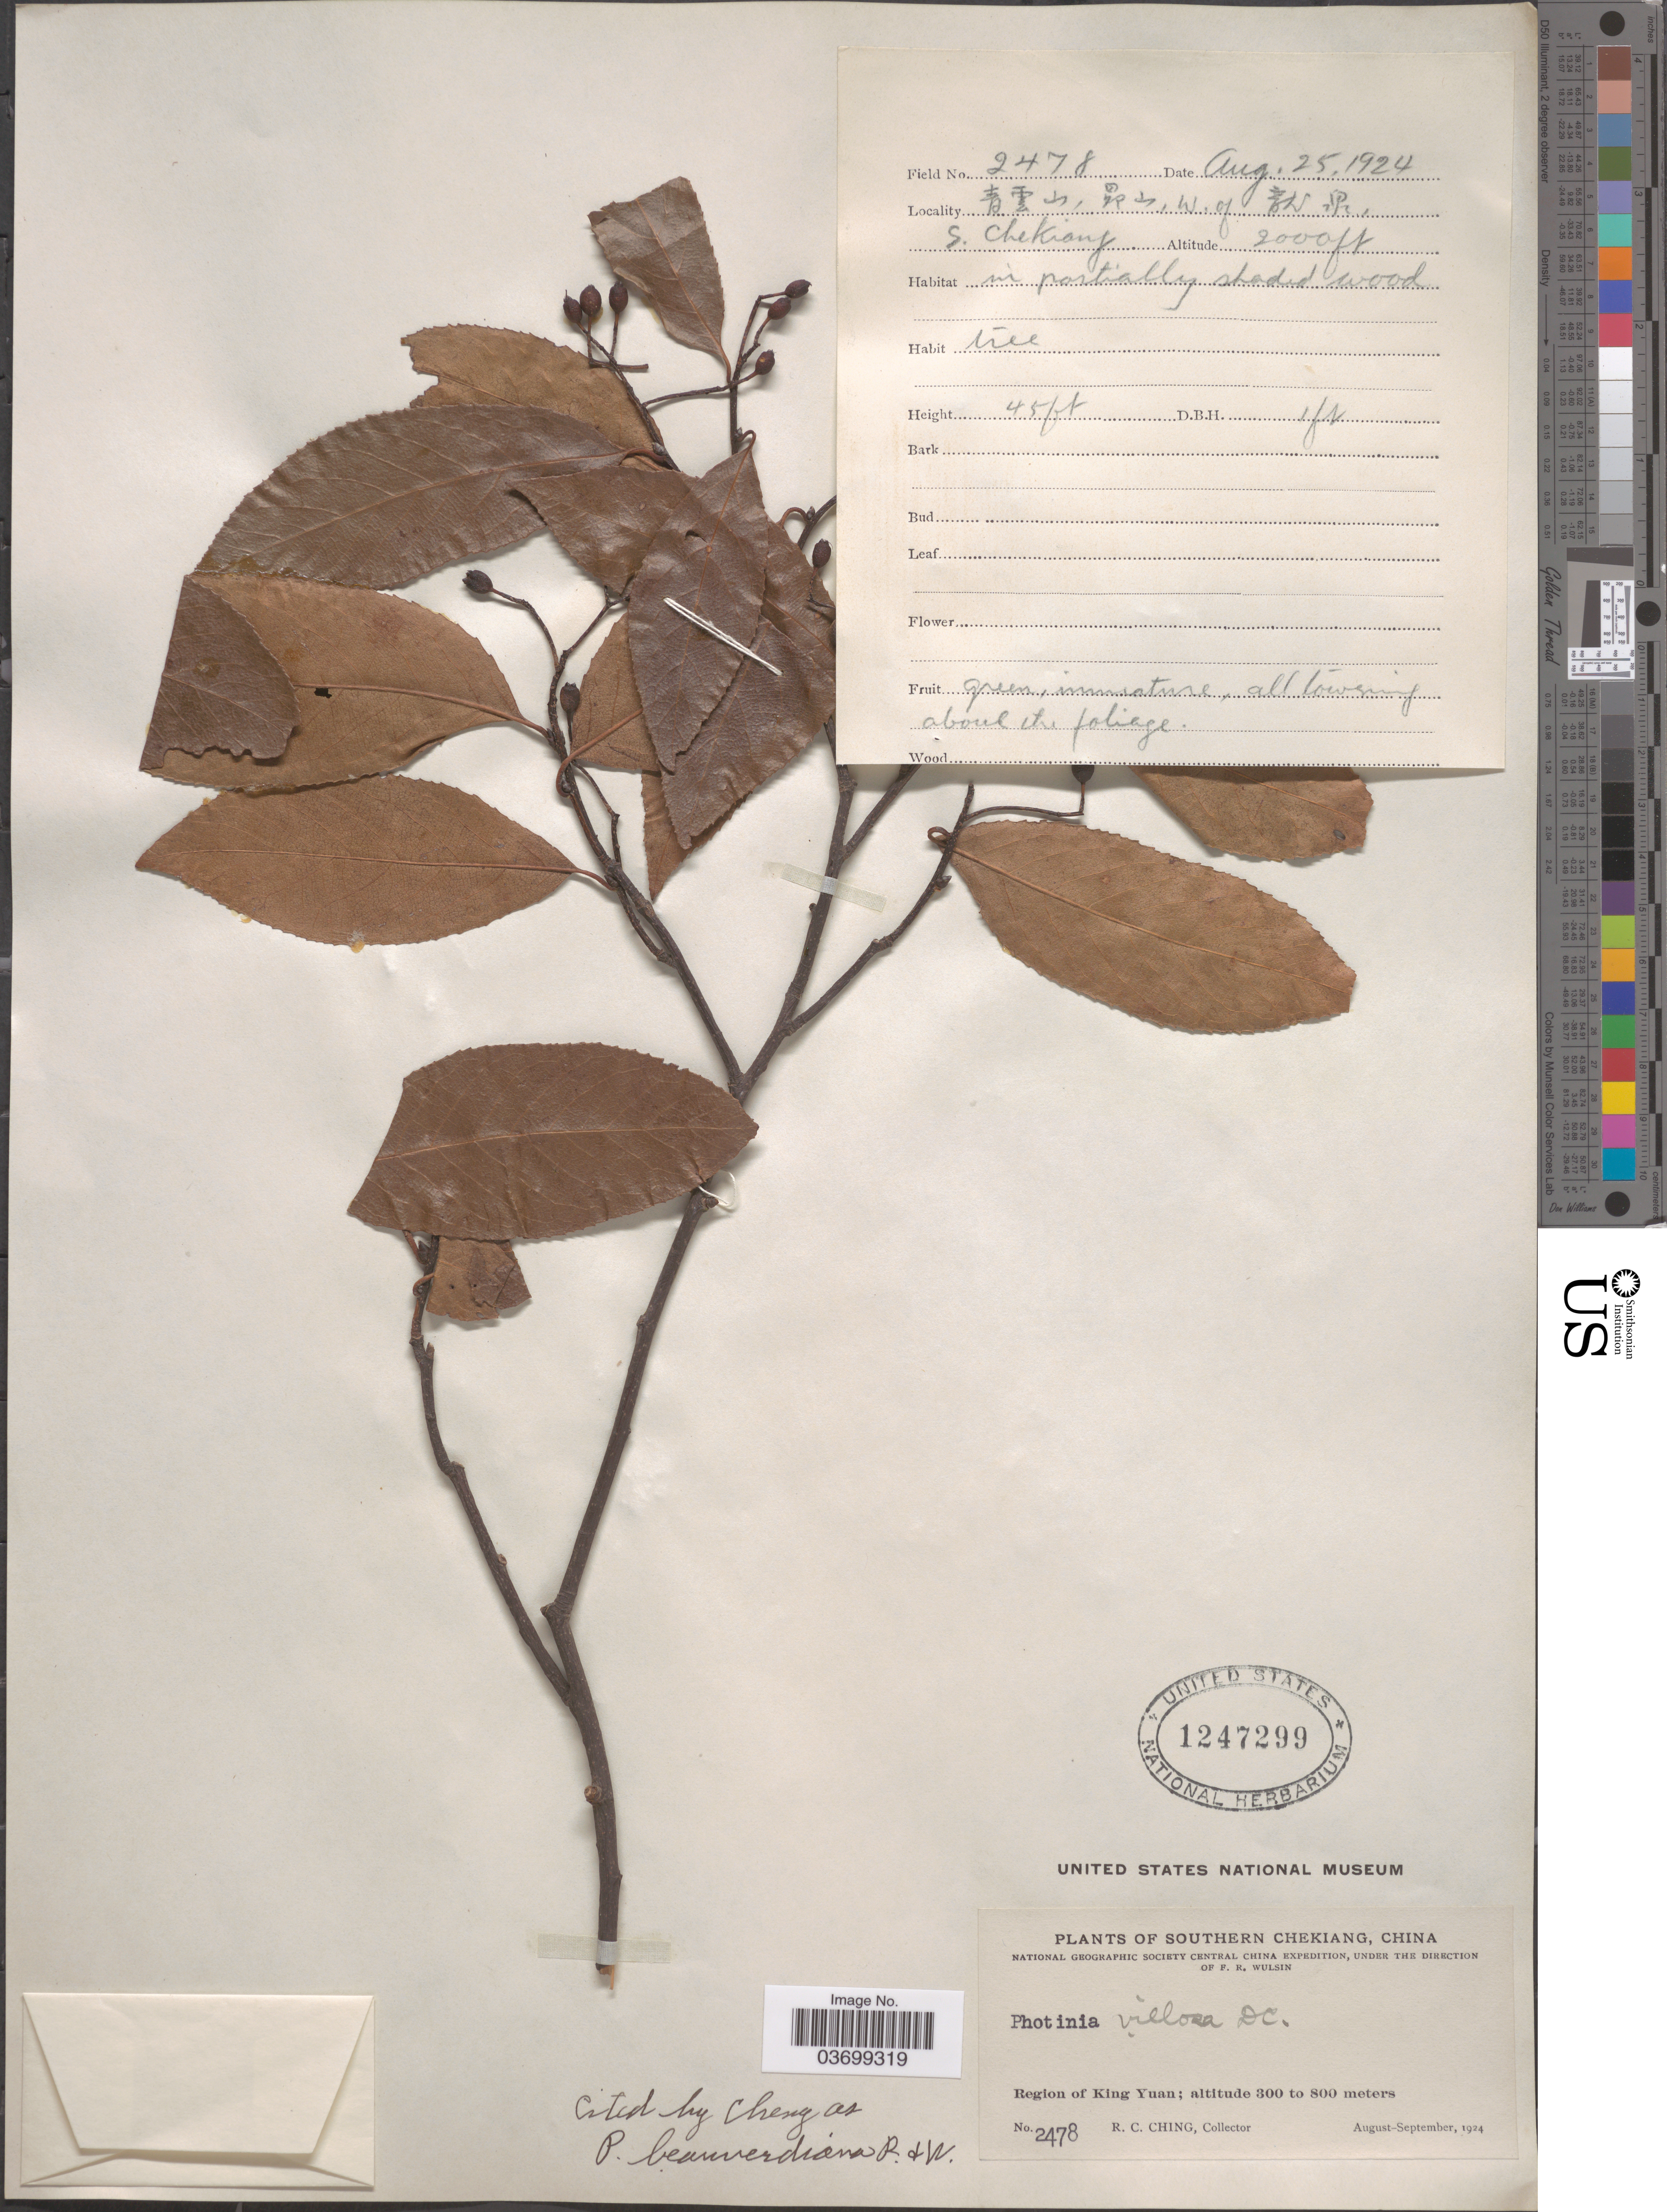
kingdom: Plantae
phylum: Tracheophyta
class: Magnoliopsida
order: Rosales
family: Rosaceae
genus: Photinia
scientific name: Photinia beauverdiana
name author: C.K. Schneid.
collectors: R. C. Ching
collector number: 2478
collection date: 1924-08-25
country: China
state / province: Zhejiang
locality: X, W. of X. Southern Chekiang. Region of King Yuan.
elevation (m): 610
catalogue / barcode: US 1247299